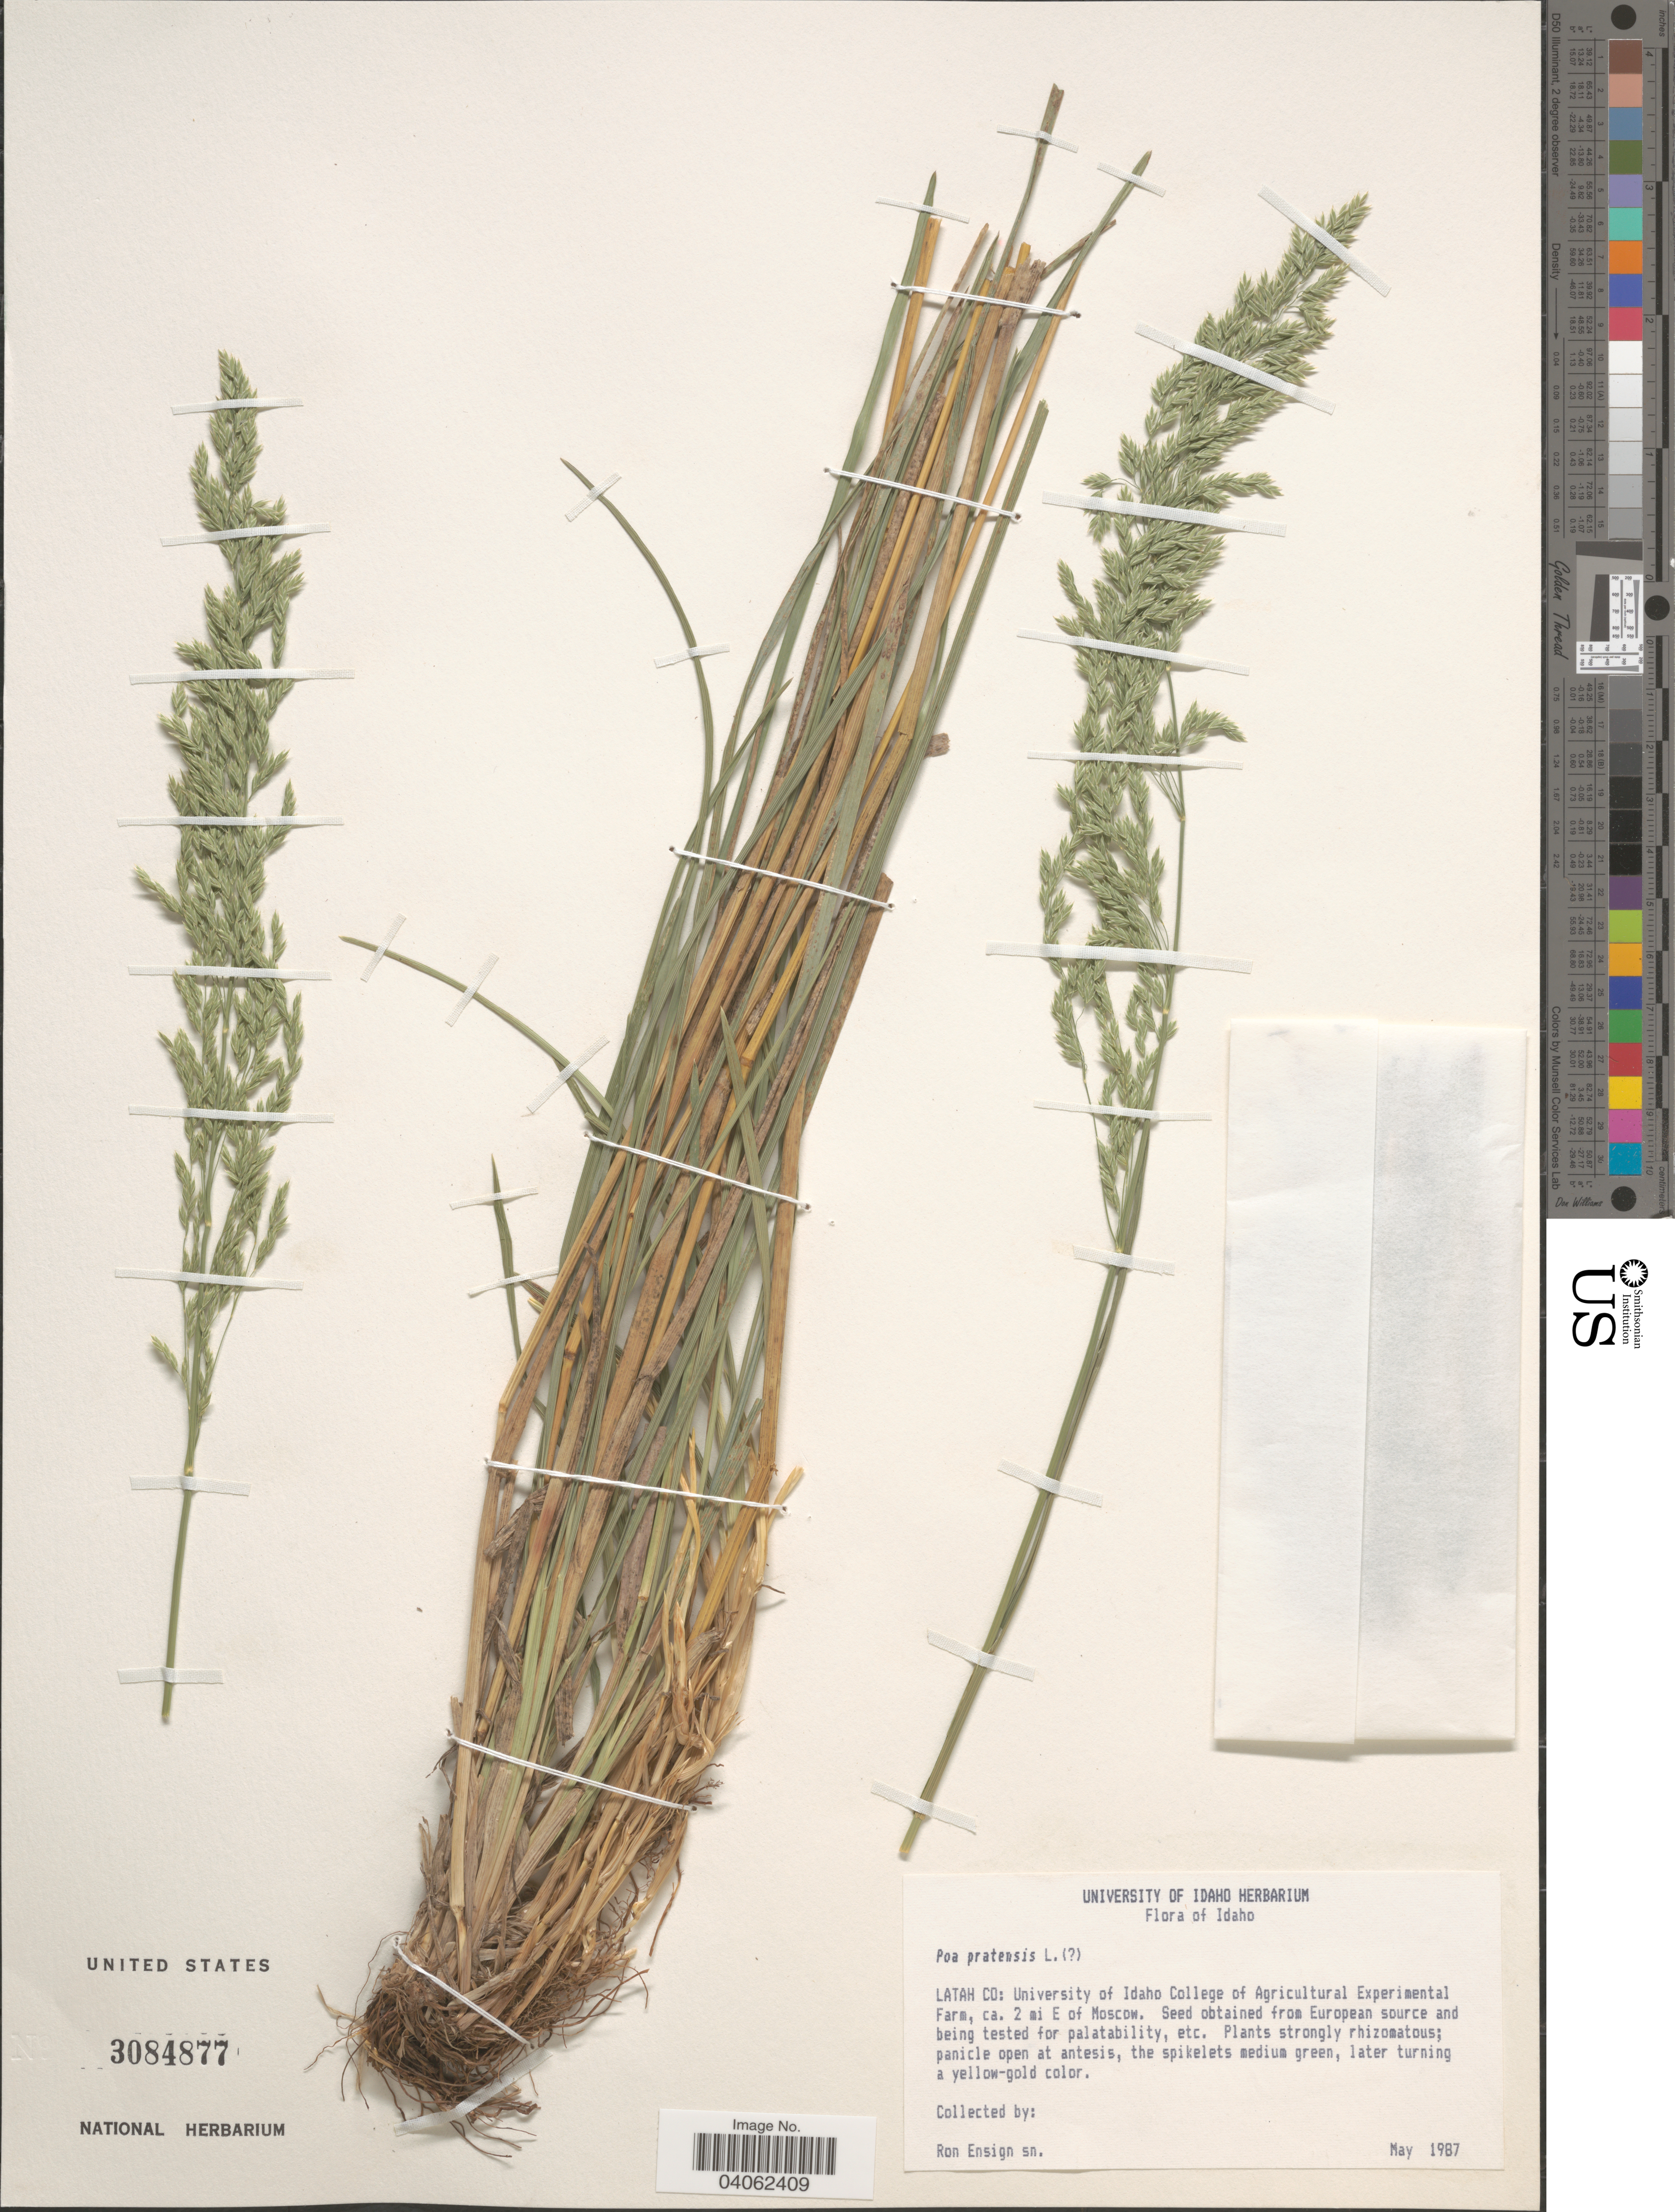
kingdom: Plantae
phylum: Tracheophyta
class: Liliopsida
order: Poales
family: Poaceae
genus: Poa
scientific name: Poa pratensis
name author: L.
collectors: R. Ensign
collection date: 1987-05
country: United States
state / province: Idaho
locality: Latah Co: University of Idaho College of Agricultural Experimental Farm, ca. 2 mi E of Moscow.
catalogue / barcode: US 3084877